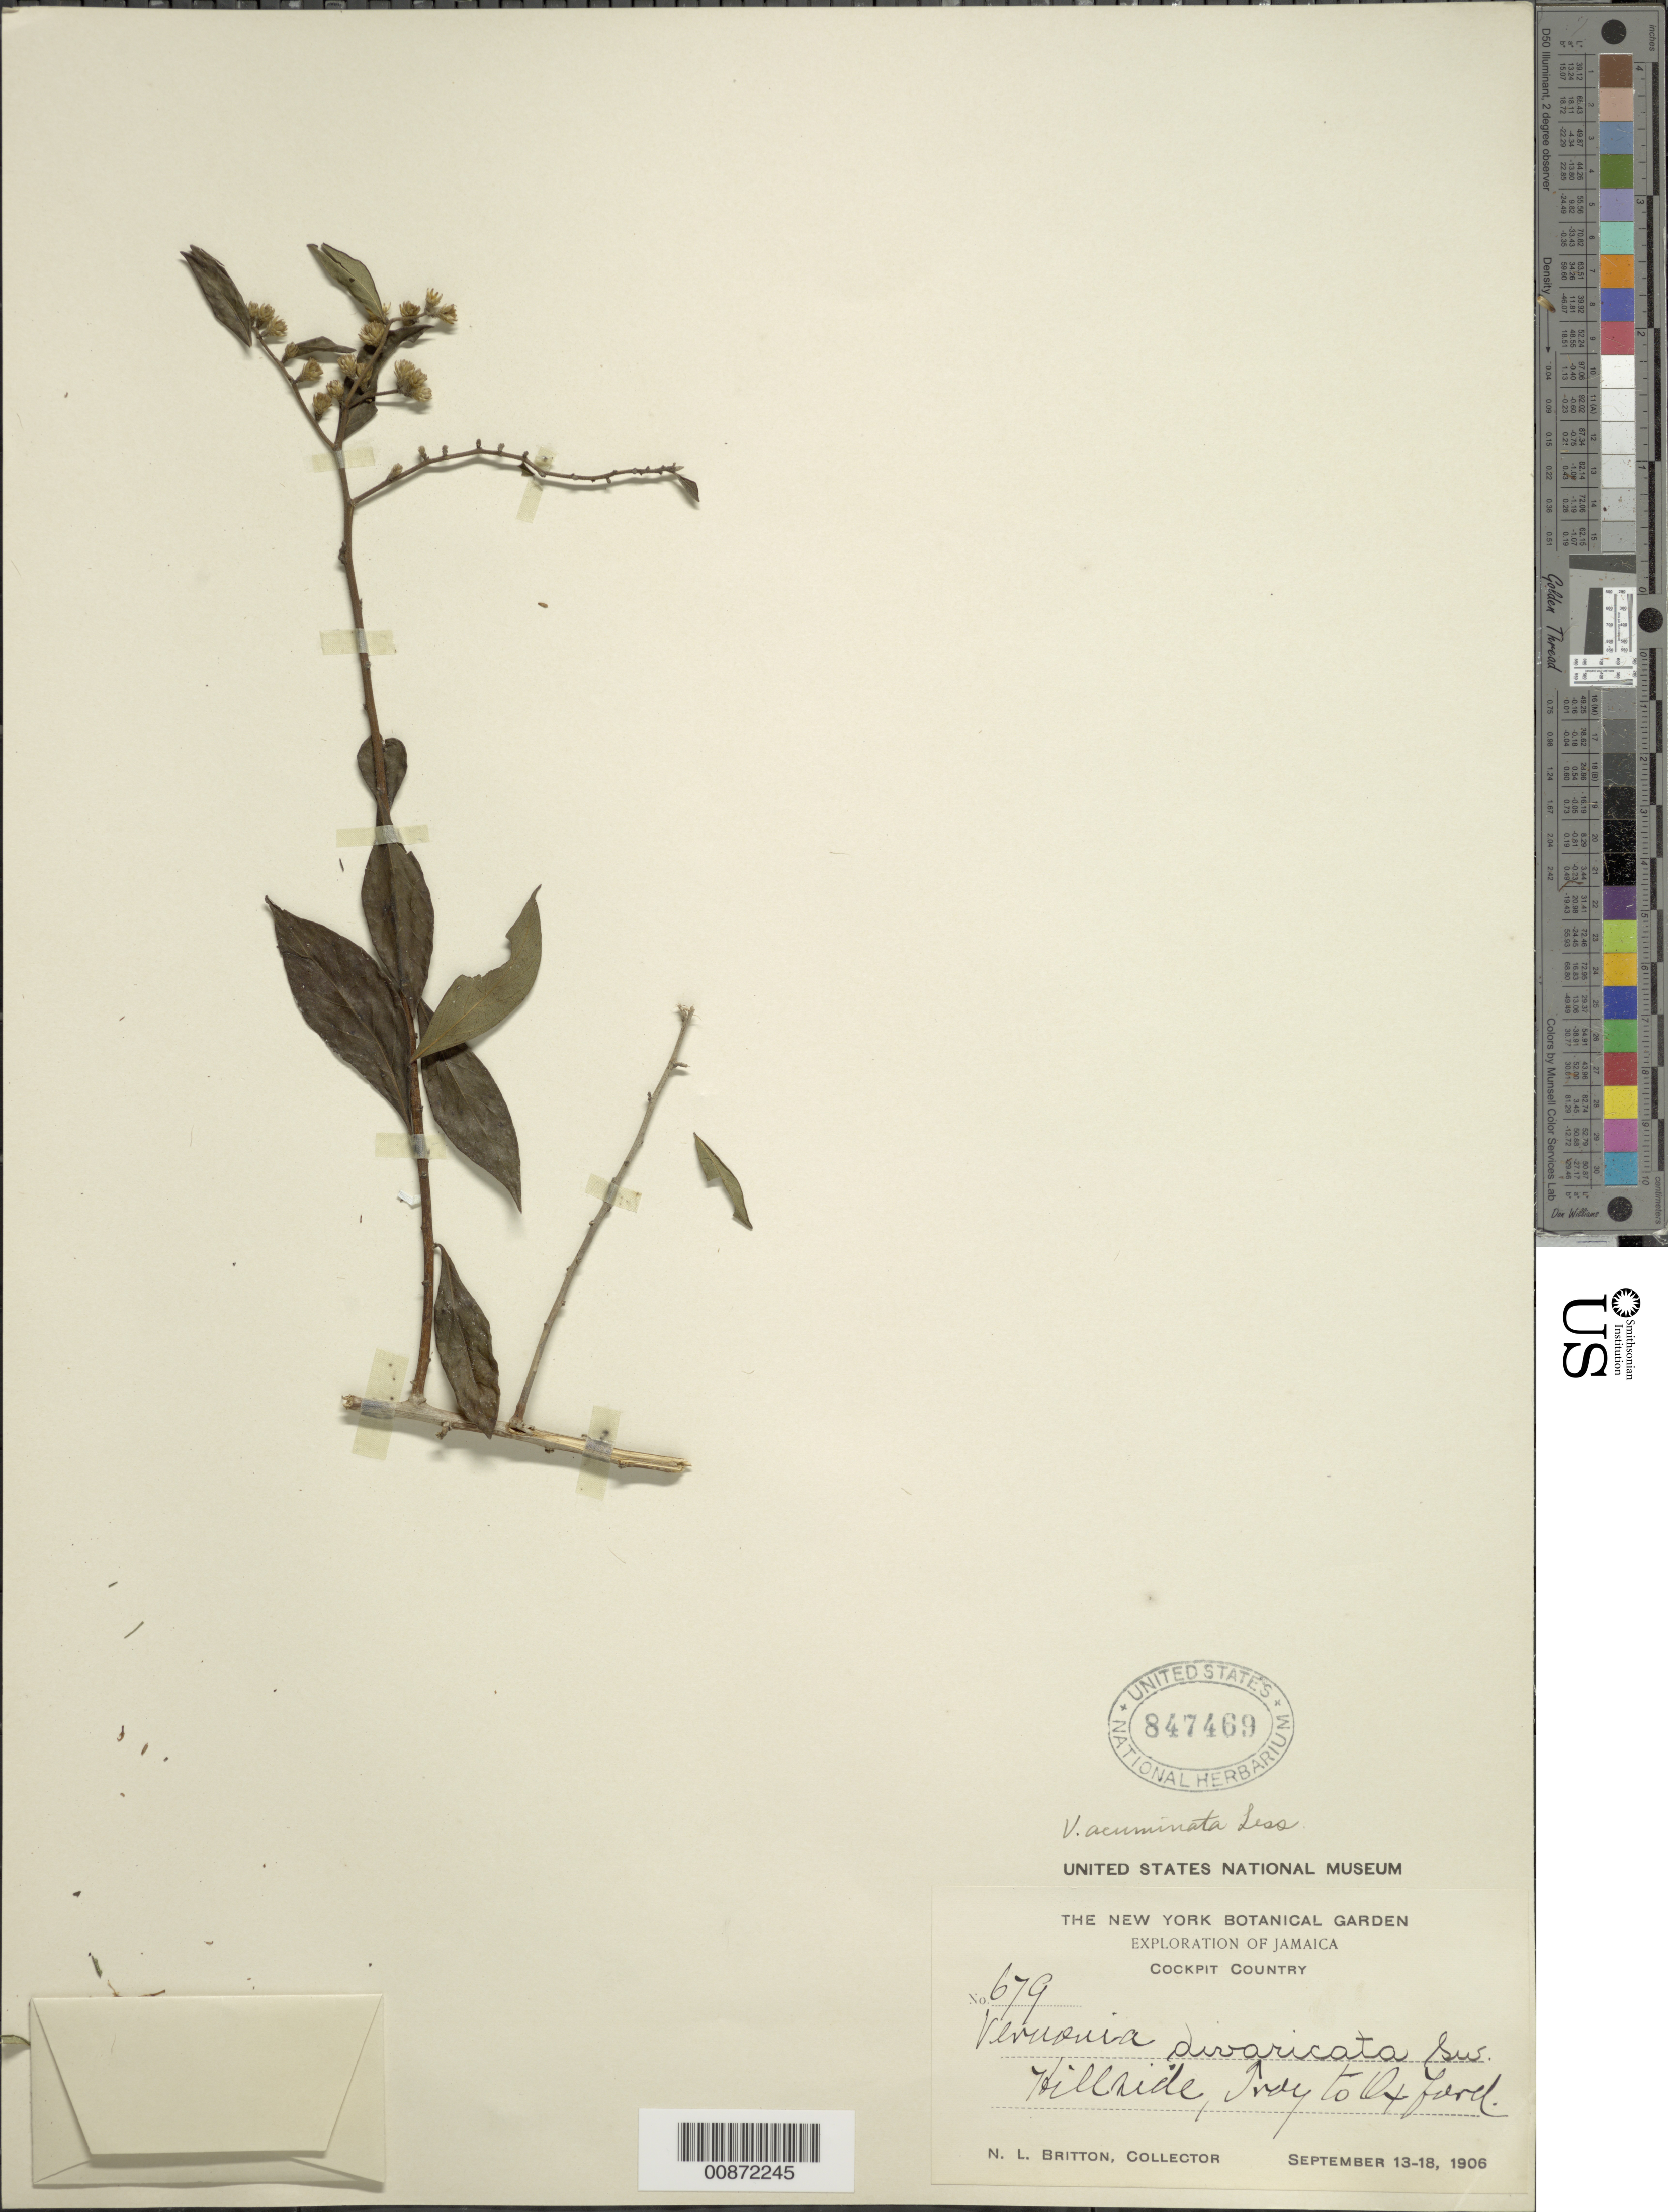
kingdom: Plantae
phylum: Tracheophyta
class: Magnoliopsida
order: Asterales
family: Asteraceae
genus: Lepidaploa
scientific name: Lepidaploa acuminata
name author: (Less.) H. Rob.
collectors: N. Britton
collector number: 679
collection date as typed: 13 Sep 1906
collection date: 1906-09-13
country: Jamaica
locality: Cockpit Country. Troy to Oxford.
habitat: Hillside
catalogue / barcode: US 847469